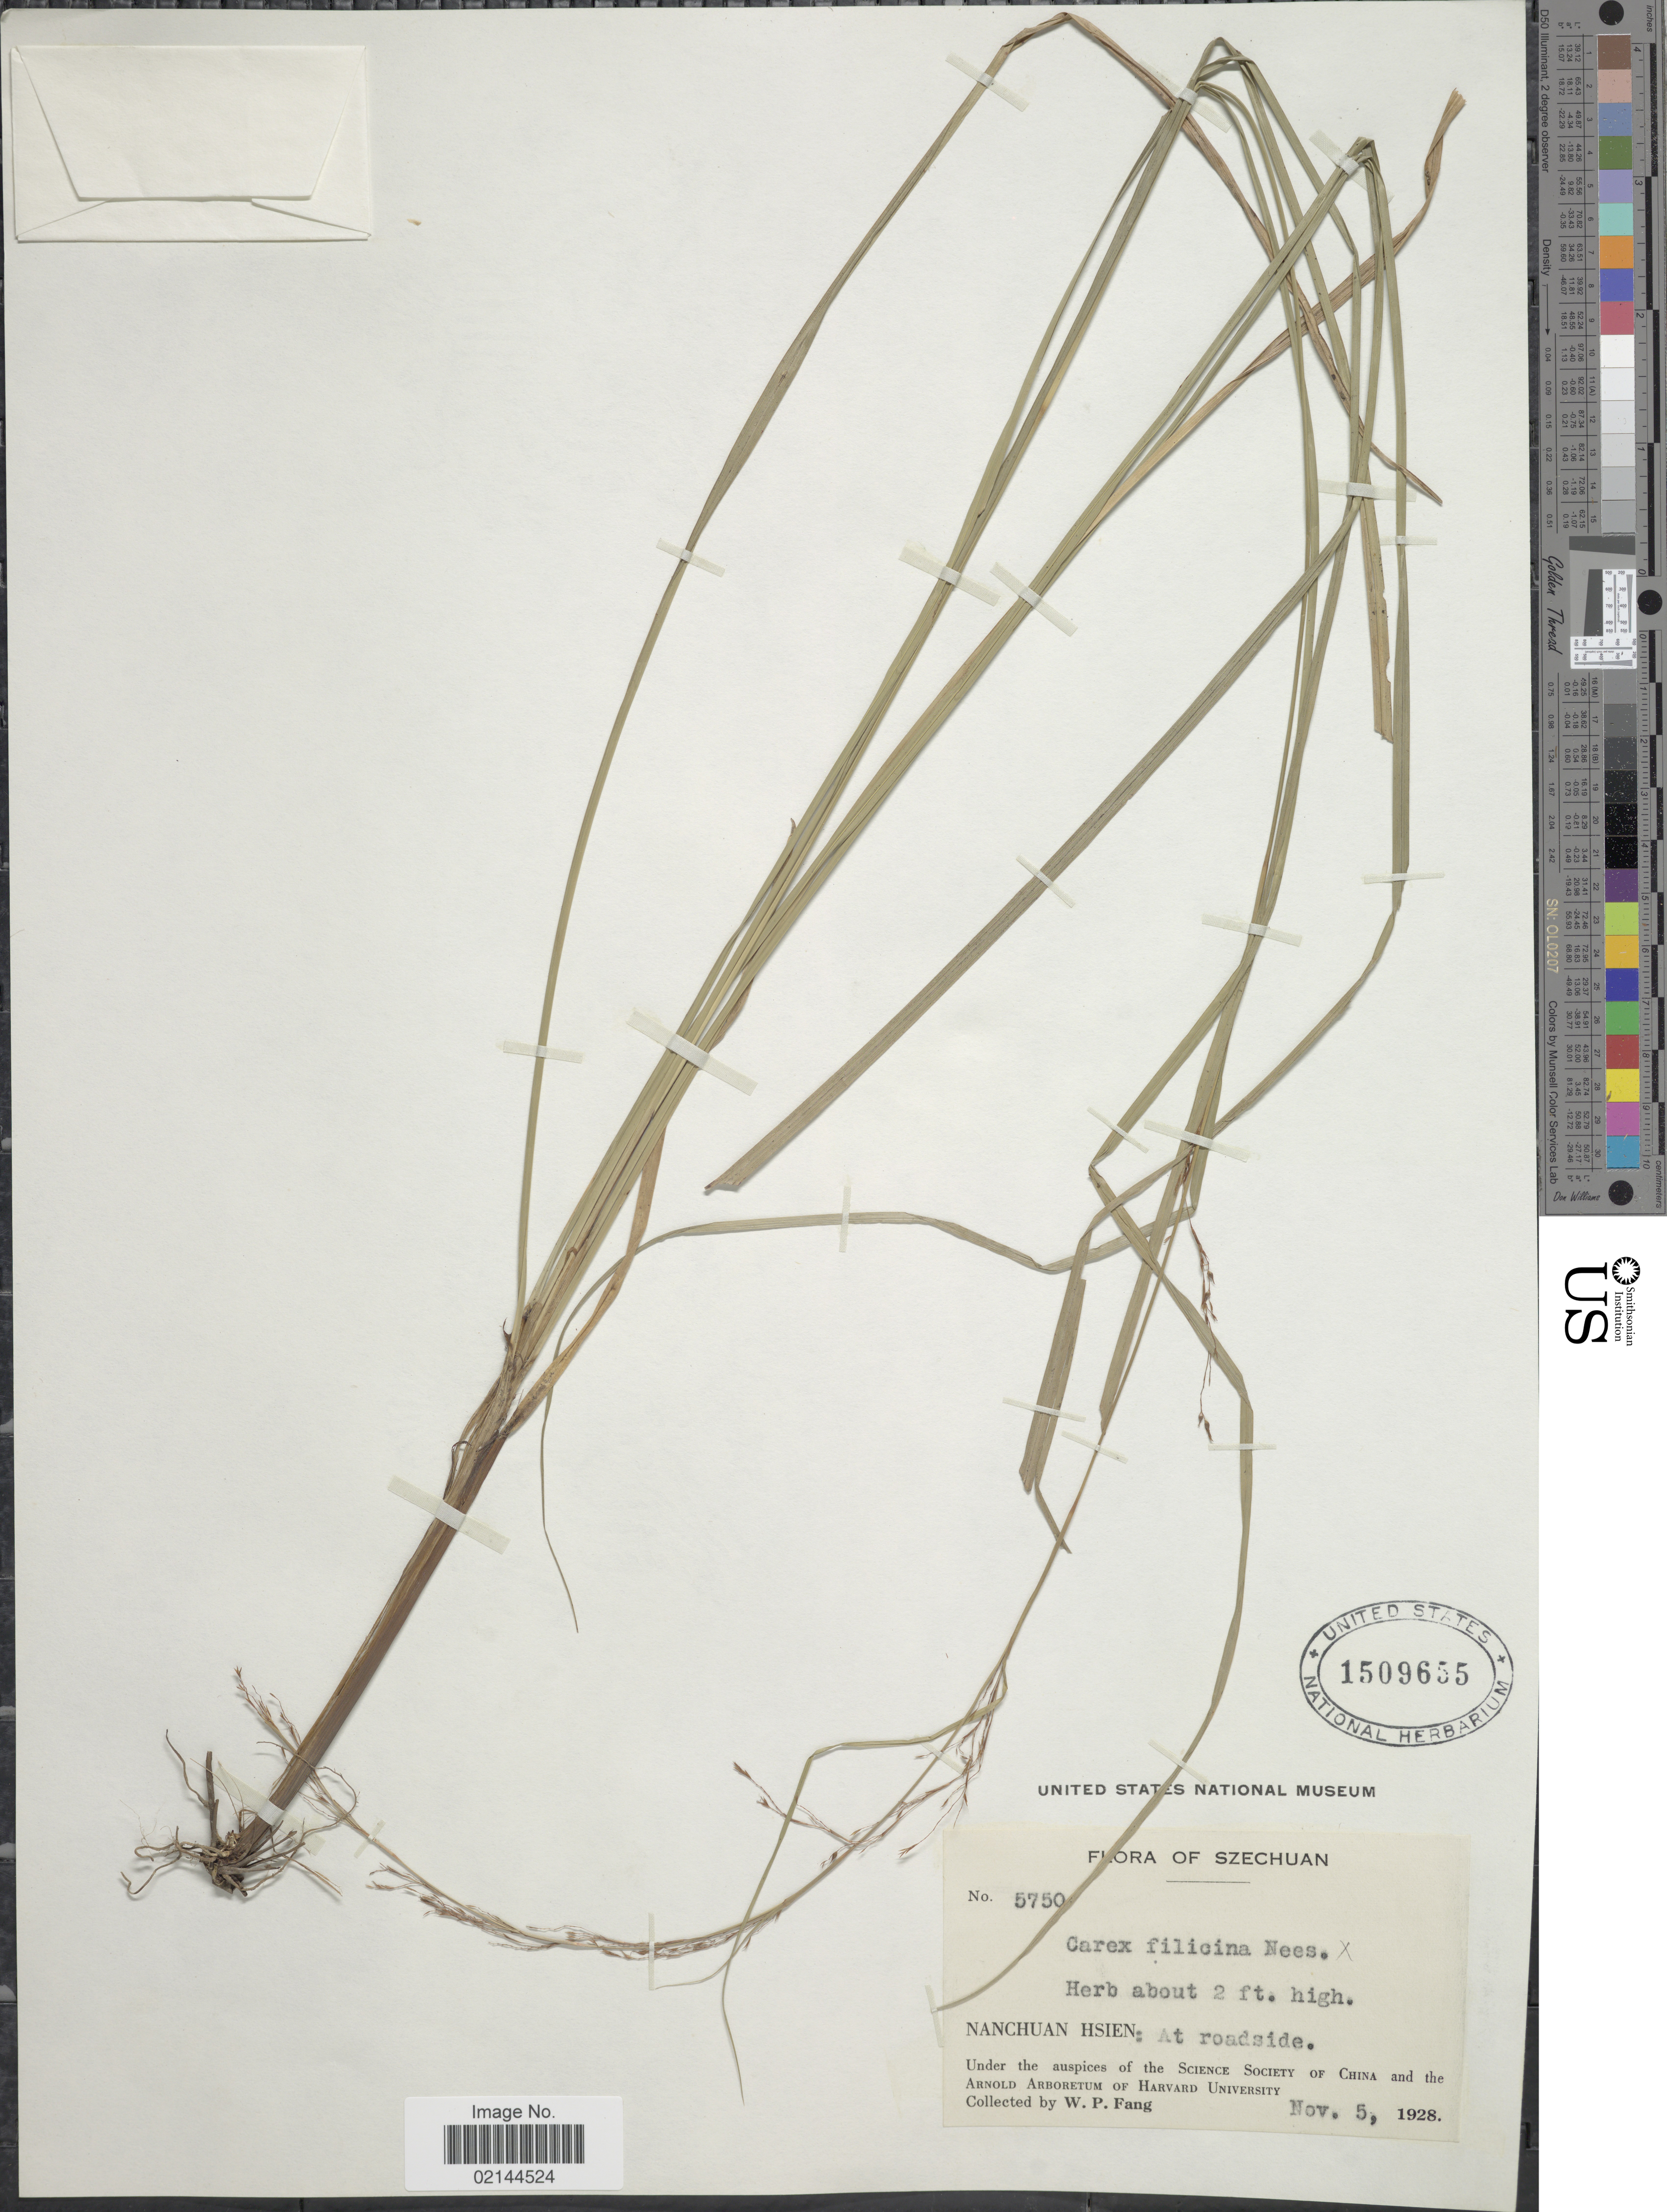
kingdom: Plantae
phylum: Tracheophyta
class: Liliopsida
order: Poales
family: Cyperaceae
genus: Carex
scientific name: Carex filicina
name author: Nees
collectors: W. P. Fang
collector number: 5750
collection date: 1928-11-05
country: China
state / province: Sichuan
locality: Szechuan. Nanchuan Hsien: At roadside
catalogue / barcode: US 1509655